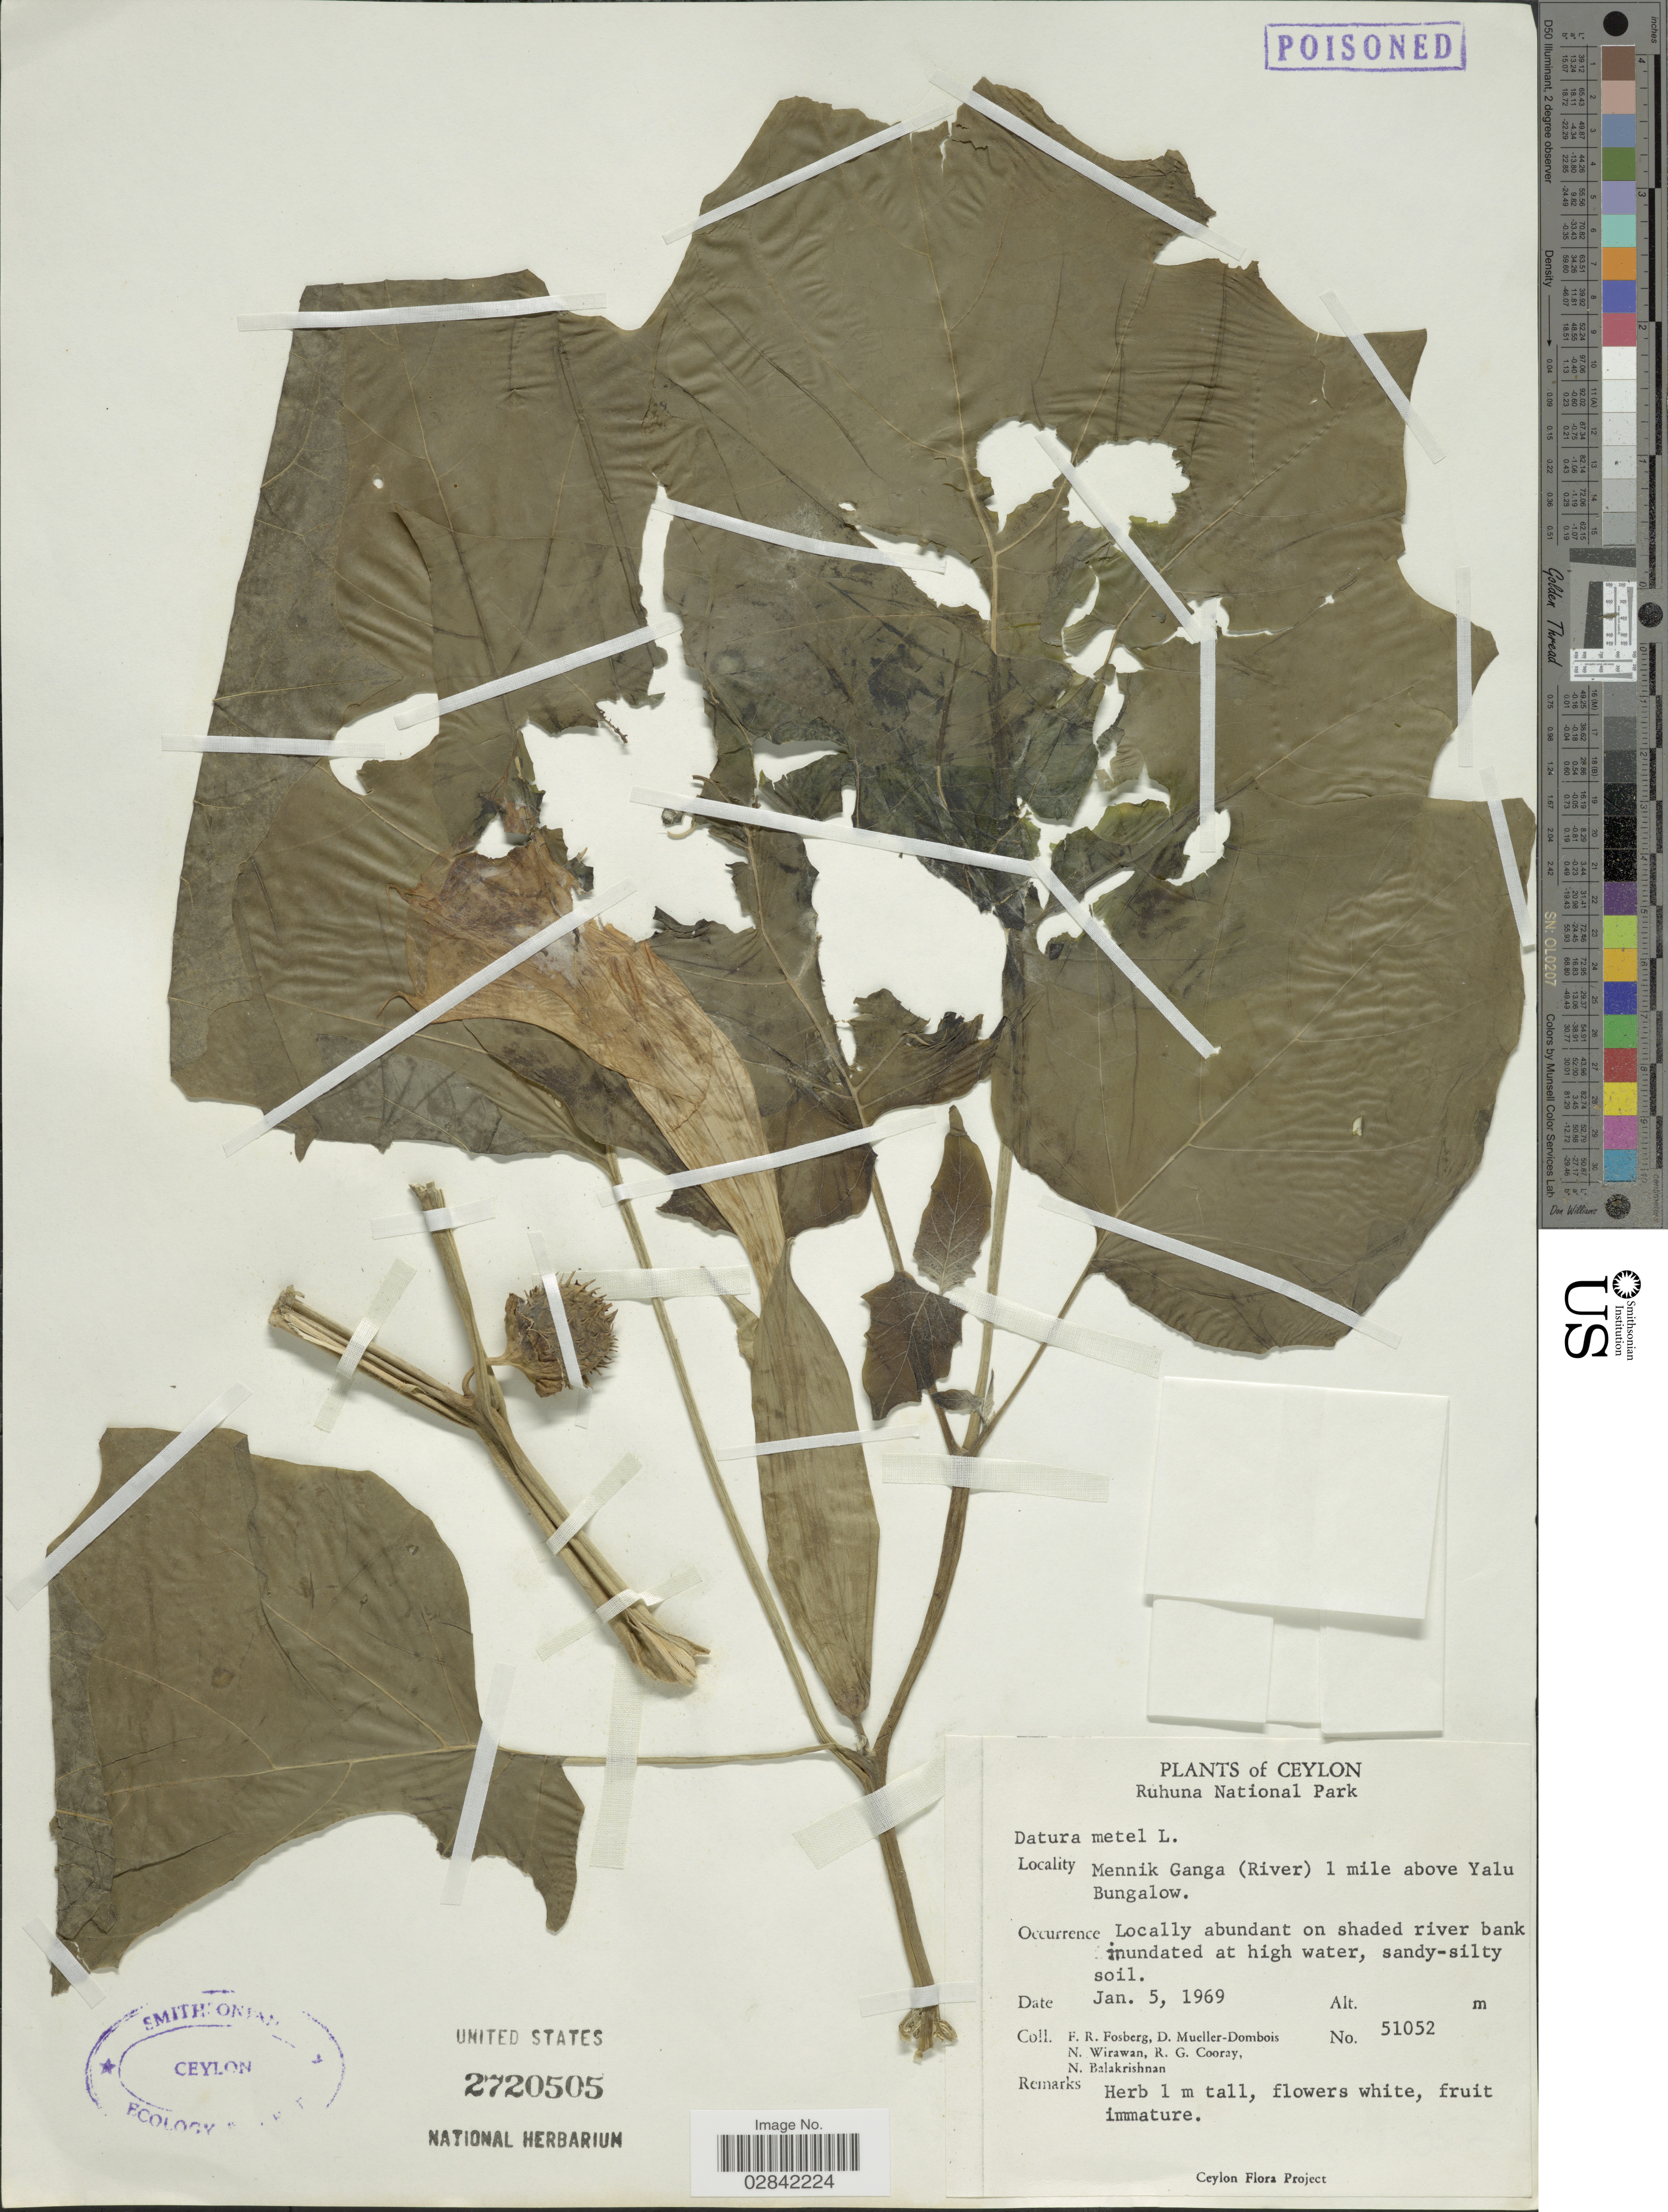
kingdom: Plantae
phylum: Tracheophyta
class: Magnoliopsida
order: Solanales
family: Solanaceae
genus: Datura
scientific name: Datura metel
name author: L.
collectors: F. R. Fosberg, D. Mueller-Dombois, N. Wirawan, R. Cooray & N. Balakrishnan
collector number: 51052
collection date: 1969-01-05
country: Sri Lanka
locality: Ruhuna National Park, Mennik Ganga (River) 1 mile above Yalu Bungalow.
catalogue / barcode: US 2720505